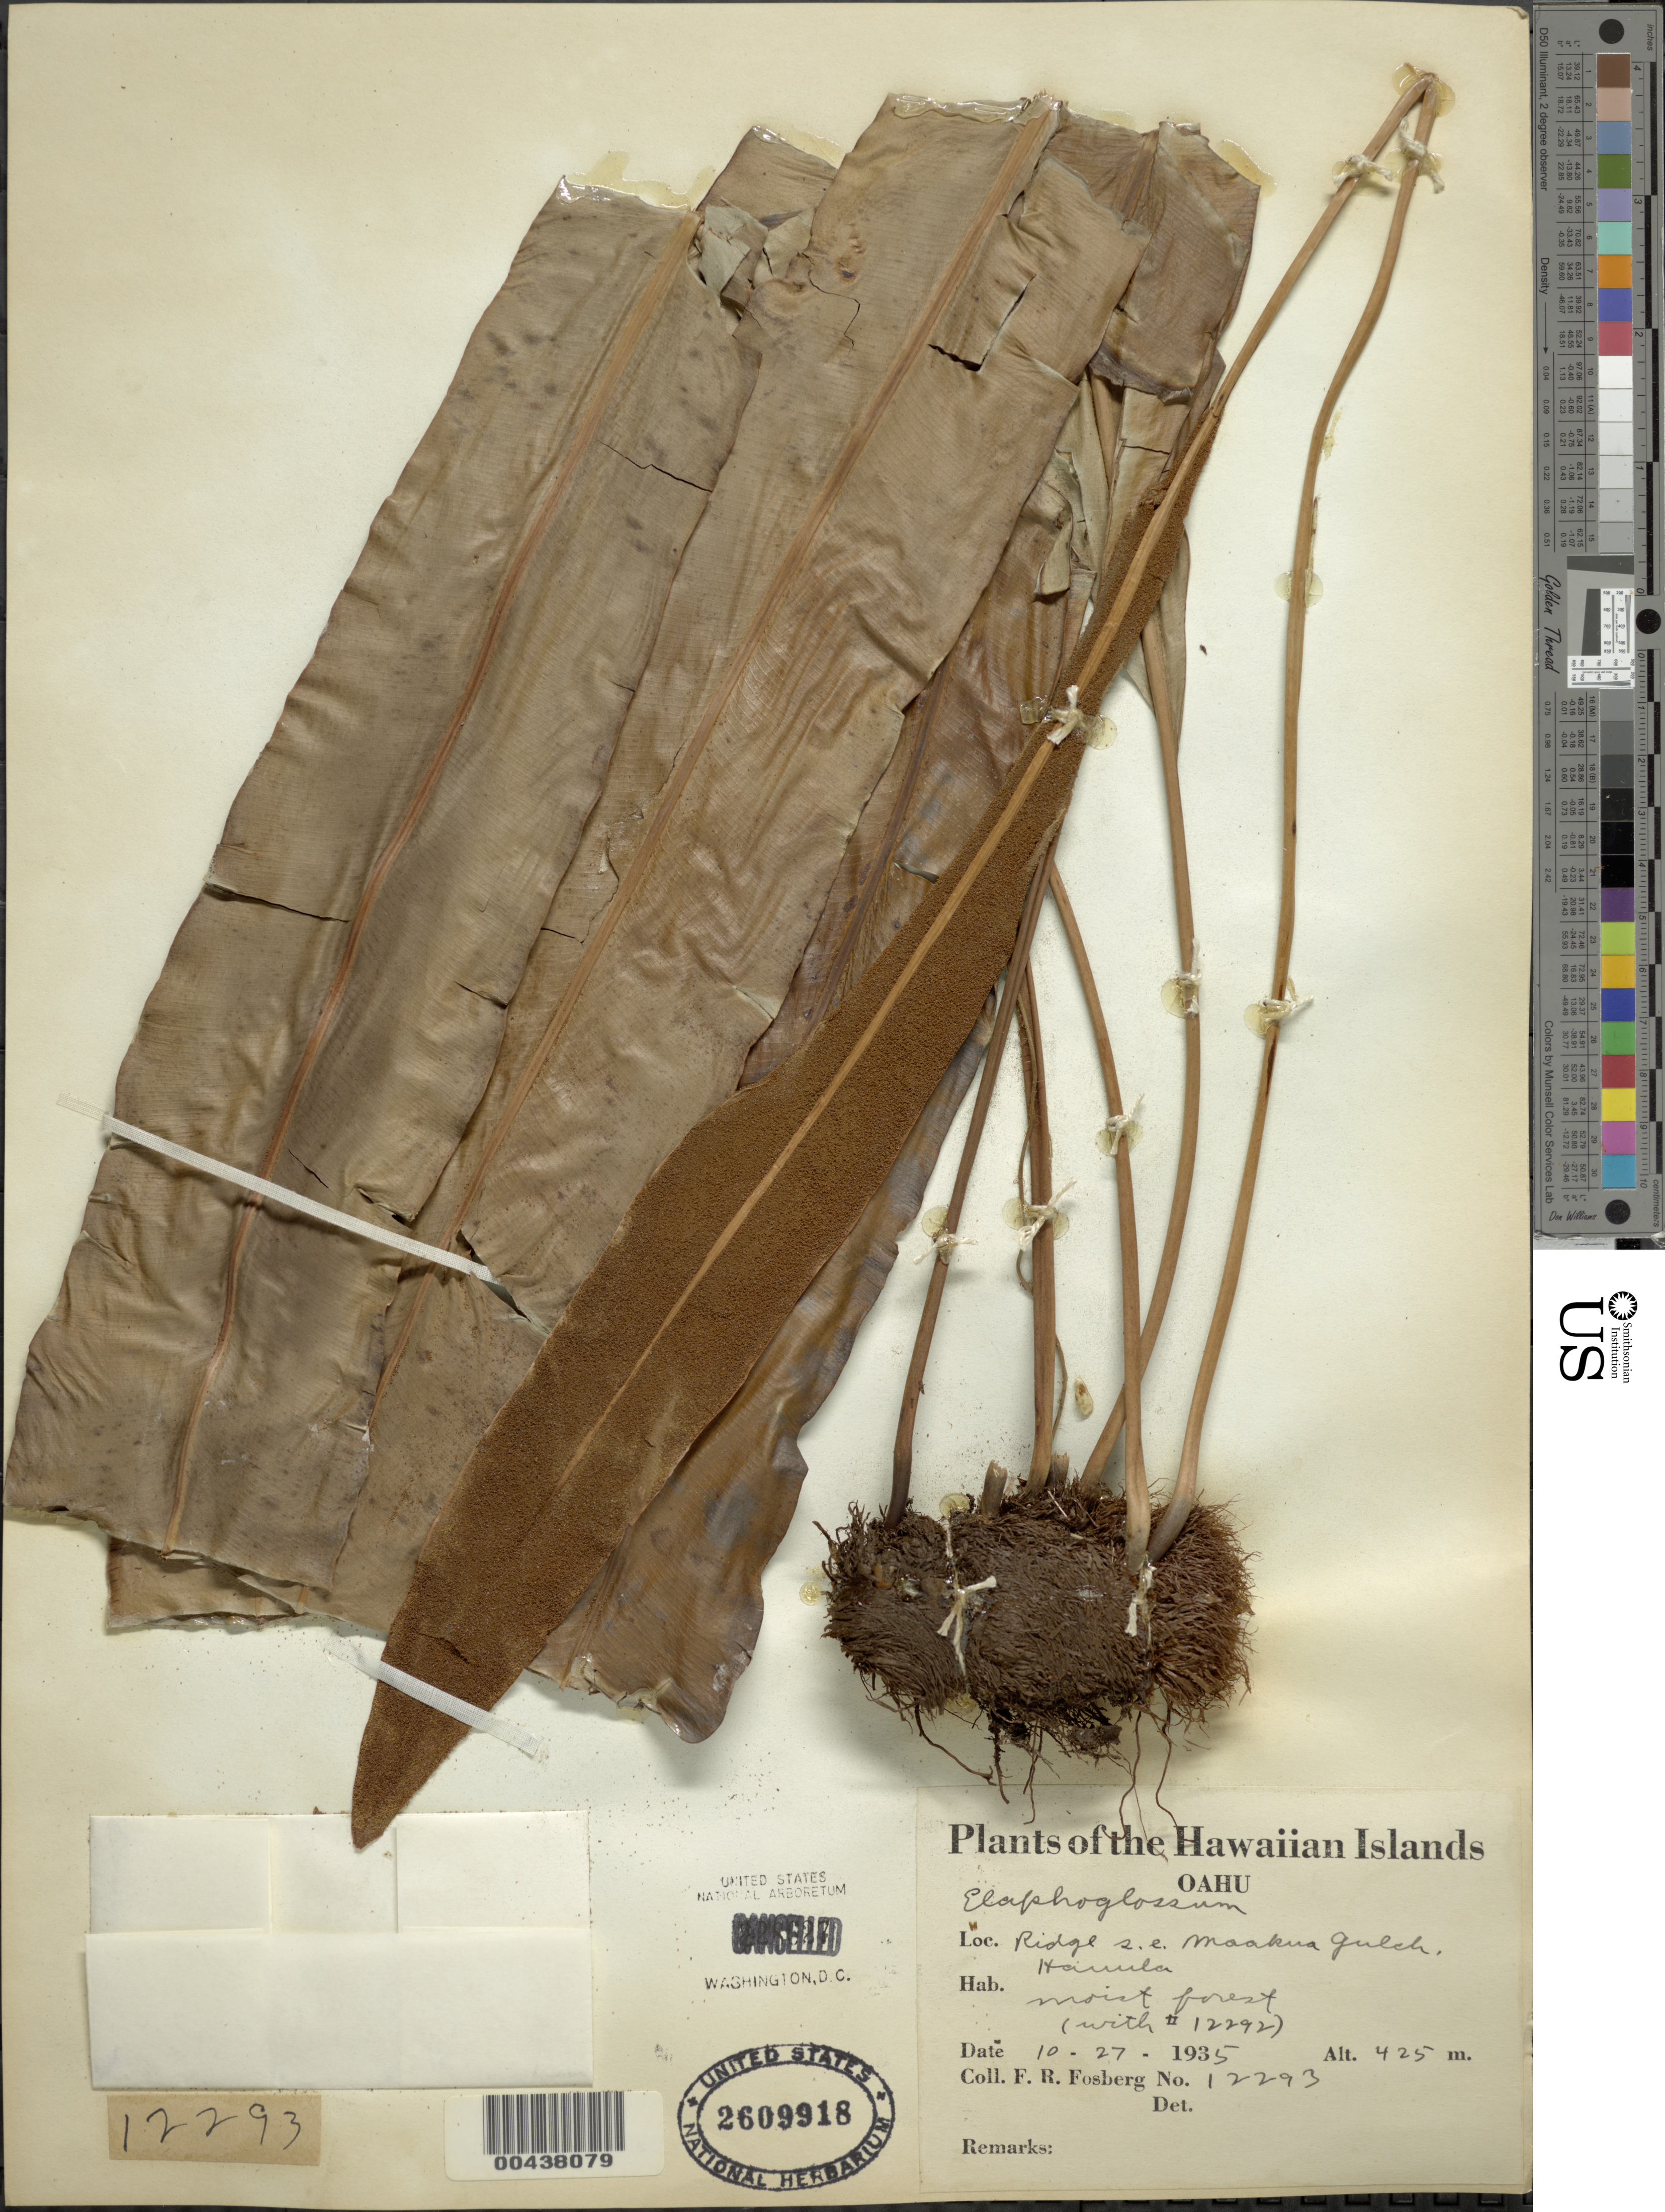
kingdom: Plantae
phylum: Tracheophyta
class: Polypodiopsida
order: Polypodiales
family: Dryopteridaceae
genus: Elaphoglossum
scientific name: Elaphoglossum aemulum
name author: (Kaulf.) Brack.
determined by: Palmer, D. D.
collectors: F. R. Fosberg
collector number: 12293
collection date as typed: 27 Oct 1935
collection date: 1935-10-27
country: United States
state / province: Hawaii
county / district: Honolulu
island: Oahu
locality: Ridge SE Maakua gulch, Hauula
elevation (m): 425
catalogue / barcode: US 2609918